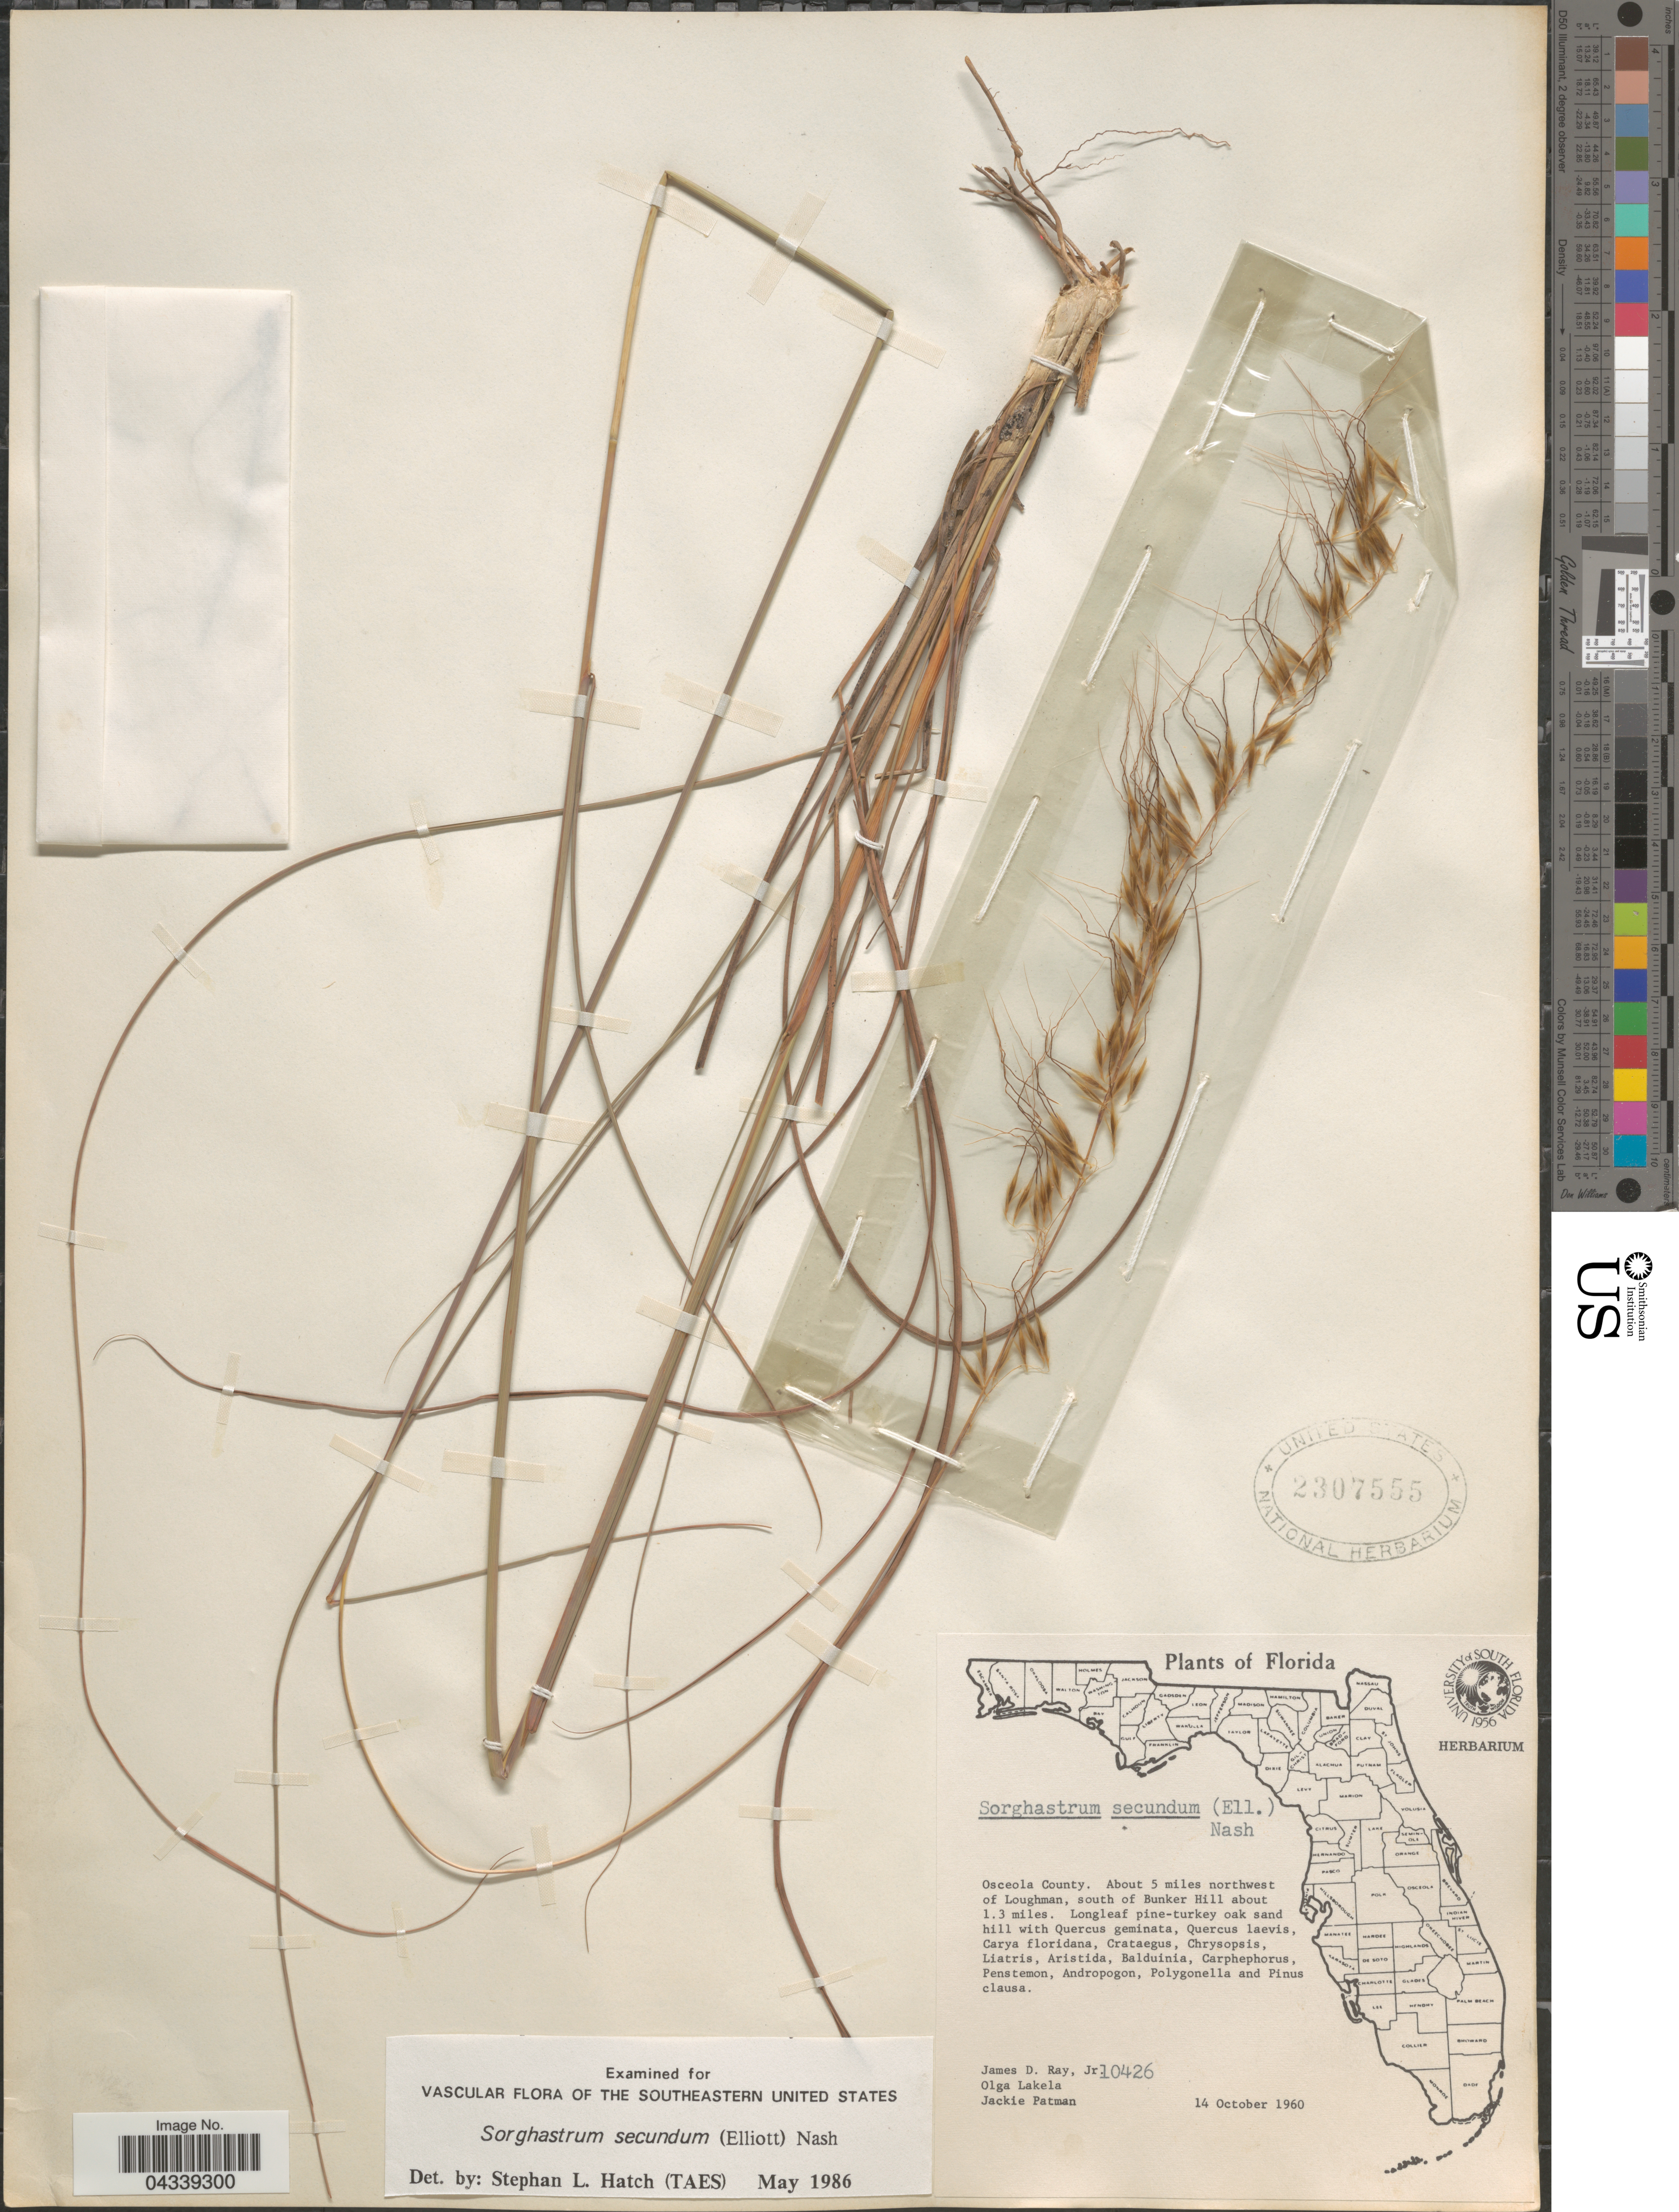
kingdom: Plantae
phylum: Tracheophyta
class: Liliopsida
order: Poales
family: Poaceae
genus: Sorghastrum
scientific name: Sorghastrum secundum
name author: (Elliott) Nash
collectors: J. D. Ray Jr., O. K. Lakela & J. Patman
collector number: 10426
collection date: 1960-10-14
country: United States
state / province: Florida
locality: Osceola County. About 5 miles northwest of Loughman, south of Bunker Hill about 1.3 miles.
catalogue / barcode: US 2307555